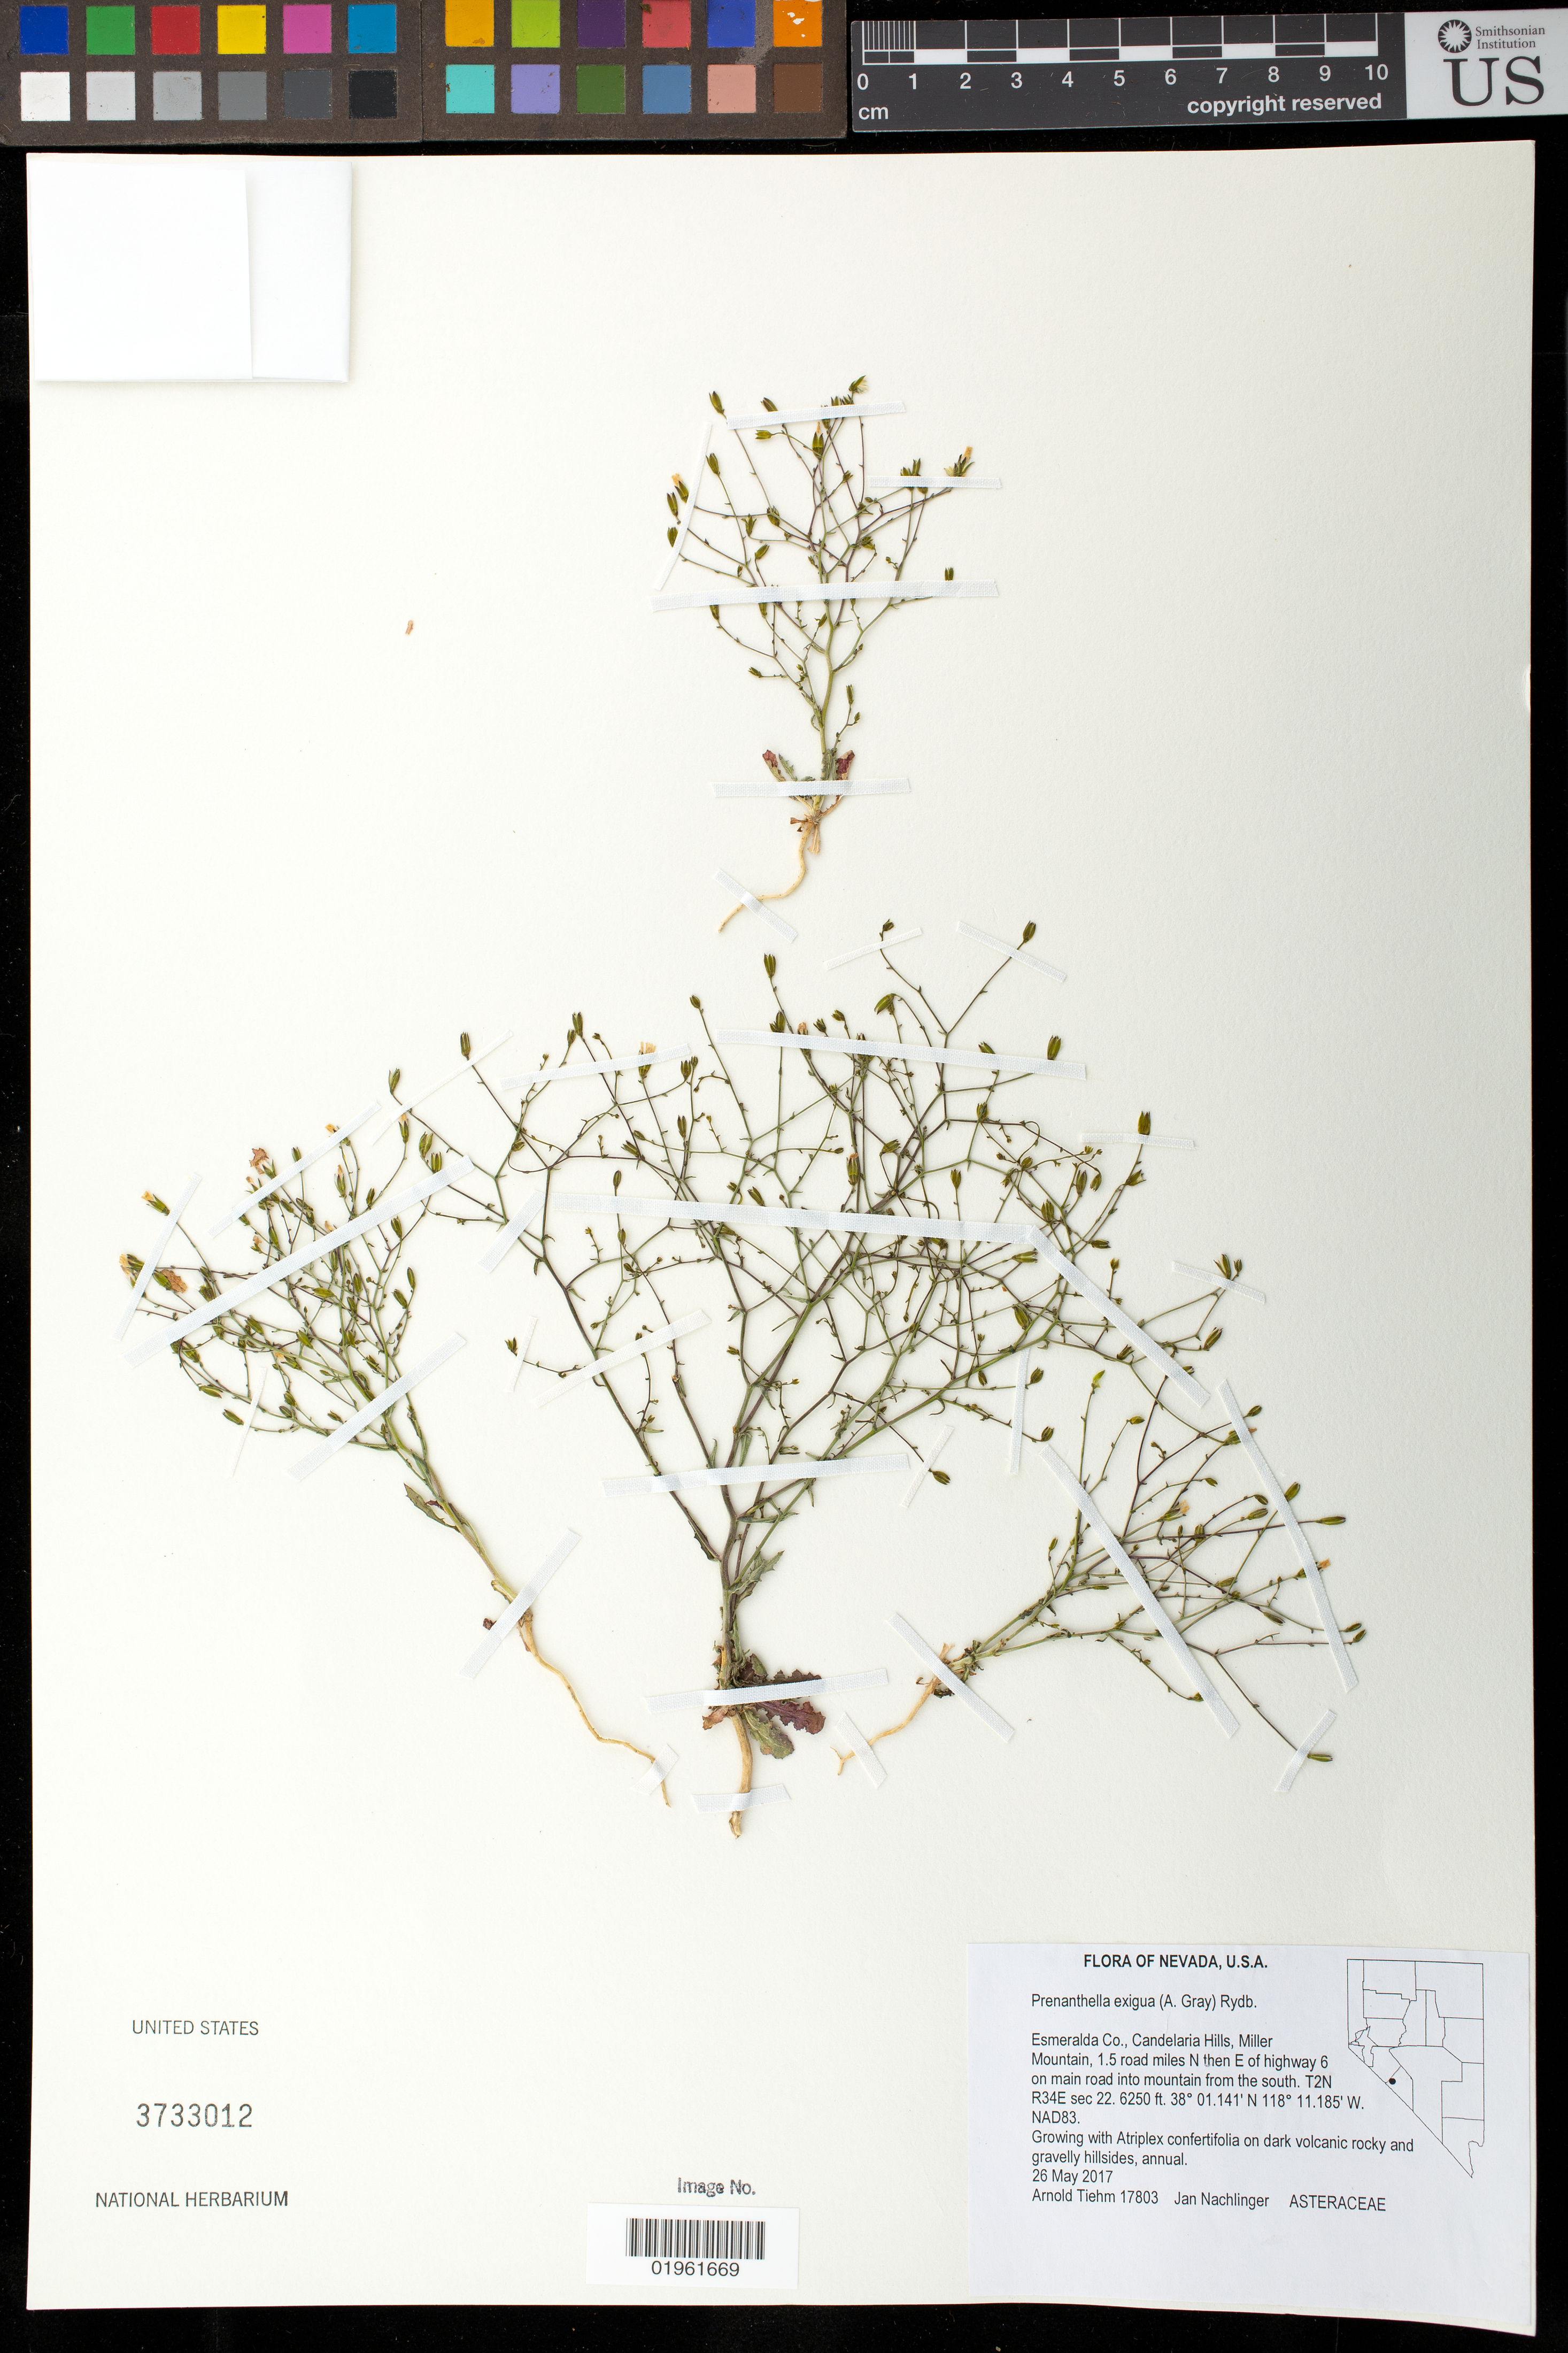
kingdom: Plantae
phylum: Tracheophyta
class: Magnoliopsida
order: Asterales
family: Asteraceae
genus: Prenanthella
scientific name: Prenanthella exigua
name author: (A. Gray) Rydb.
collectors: A. Tiehm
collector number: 17803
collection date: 2017-05-26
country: United States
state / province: Nevada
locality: Esmeralda Co., Candelaria Hills, Miller Mountain, 1.5 road miles N then E of highway 6 on main road into mountain from the south.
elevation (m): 1905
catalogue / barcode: US 3733012